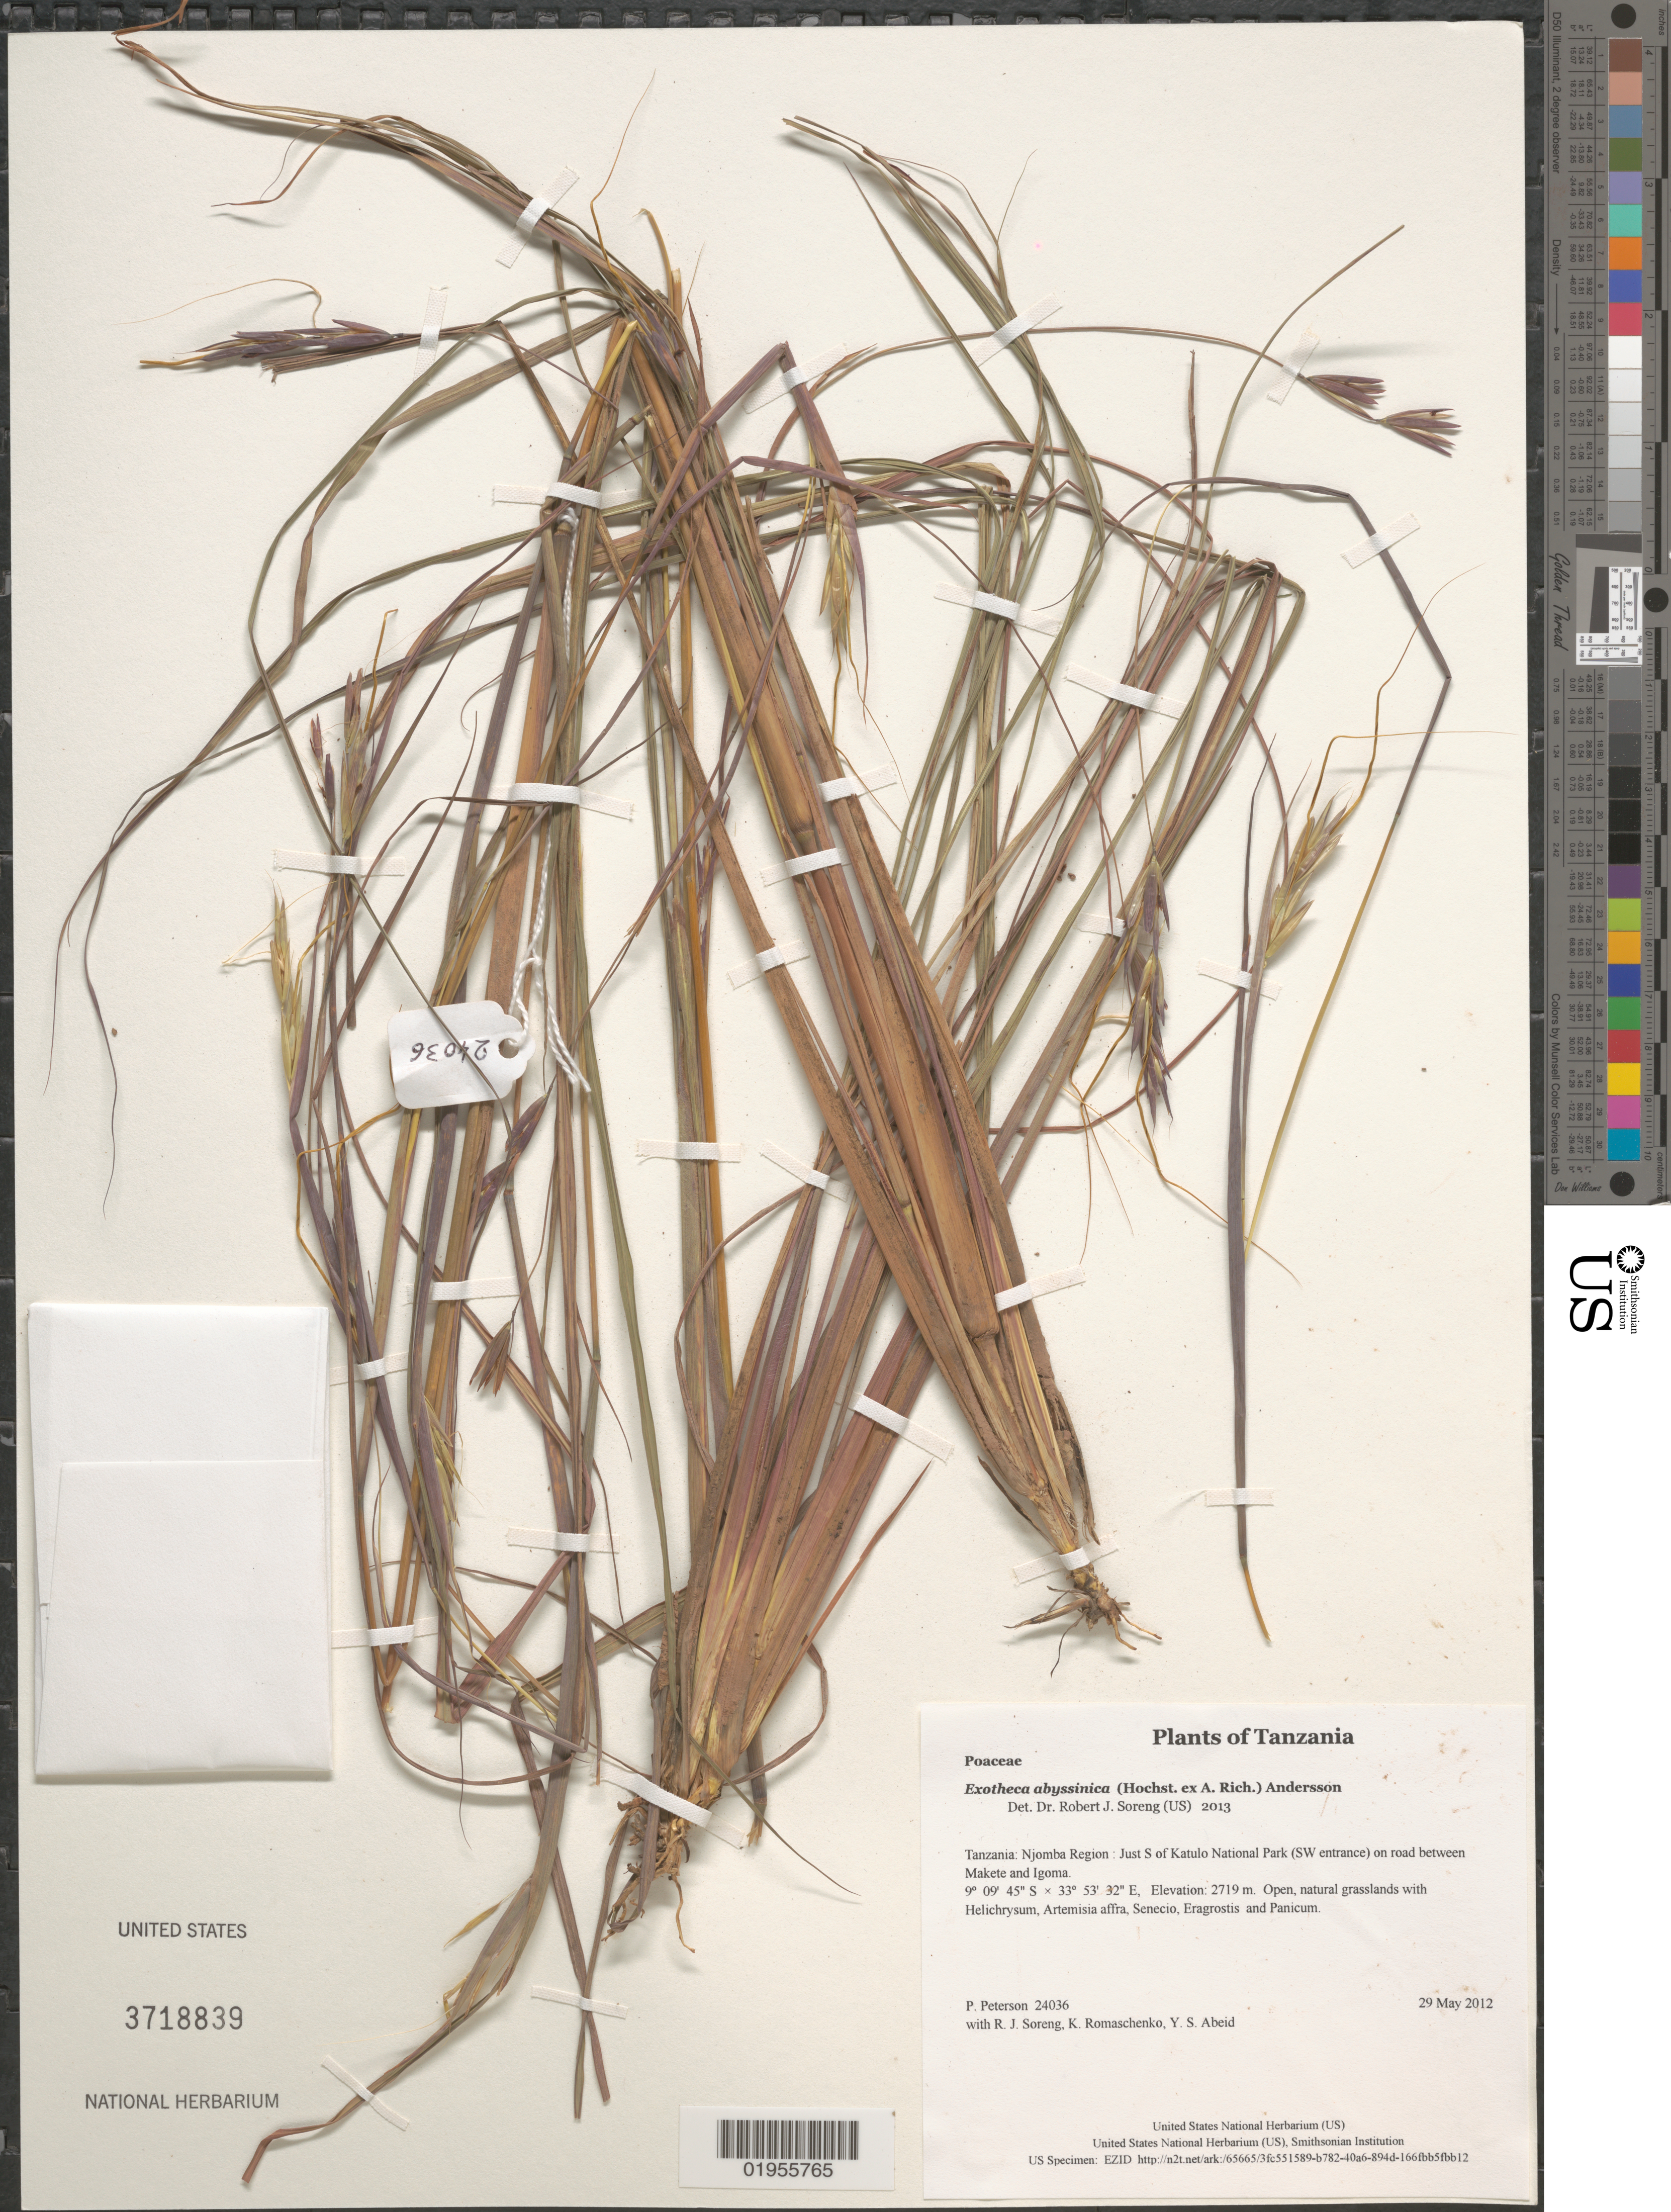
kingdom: Plantae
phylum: Tracheophyta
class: Liliopsida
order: Poales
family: Poaceae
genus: Exotheca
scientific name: Exotheca abyssinica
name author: (Hochst. ex A. Rich.) Andersson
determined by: Soreng, Robert J., Research Associate (BOT), Smithsonian Institution - National Museum of Natural History (UNITED STATES)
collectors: P. M. Peterson, R. J. Soreng, K. Romaschenko & Y. Abeid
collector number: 24036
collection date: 2012-05-29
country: Tanzania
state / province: Njombe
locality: Just S of Katulo National Park (SW entrance) on road between Makete and Igoma.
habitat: Open, natural grasslands with Helichrysum, Artemisia affra, Senecio, Eragrostis and Panicum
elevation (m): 2719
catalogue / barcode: US 3718839